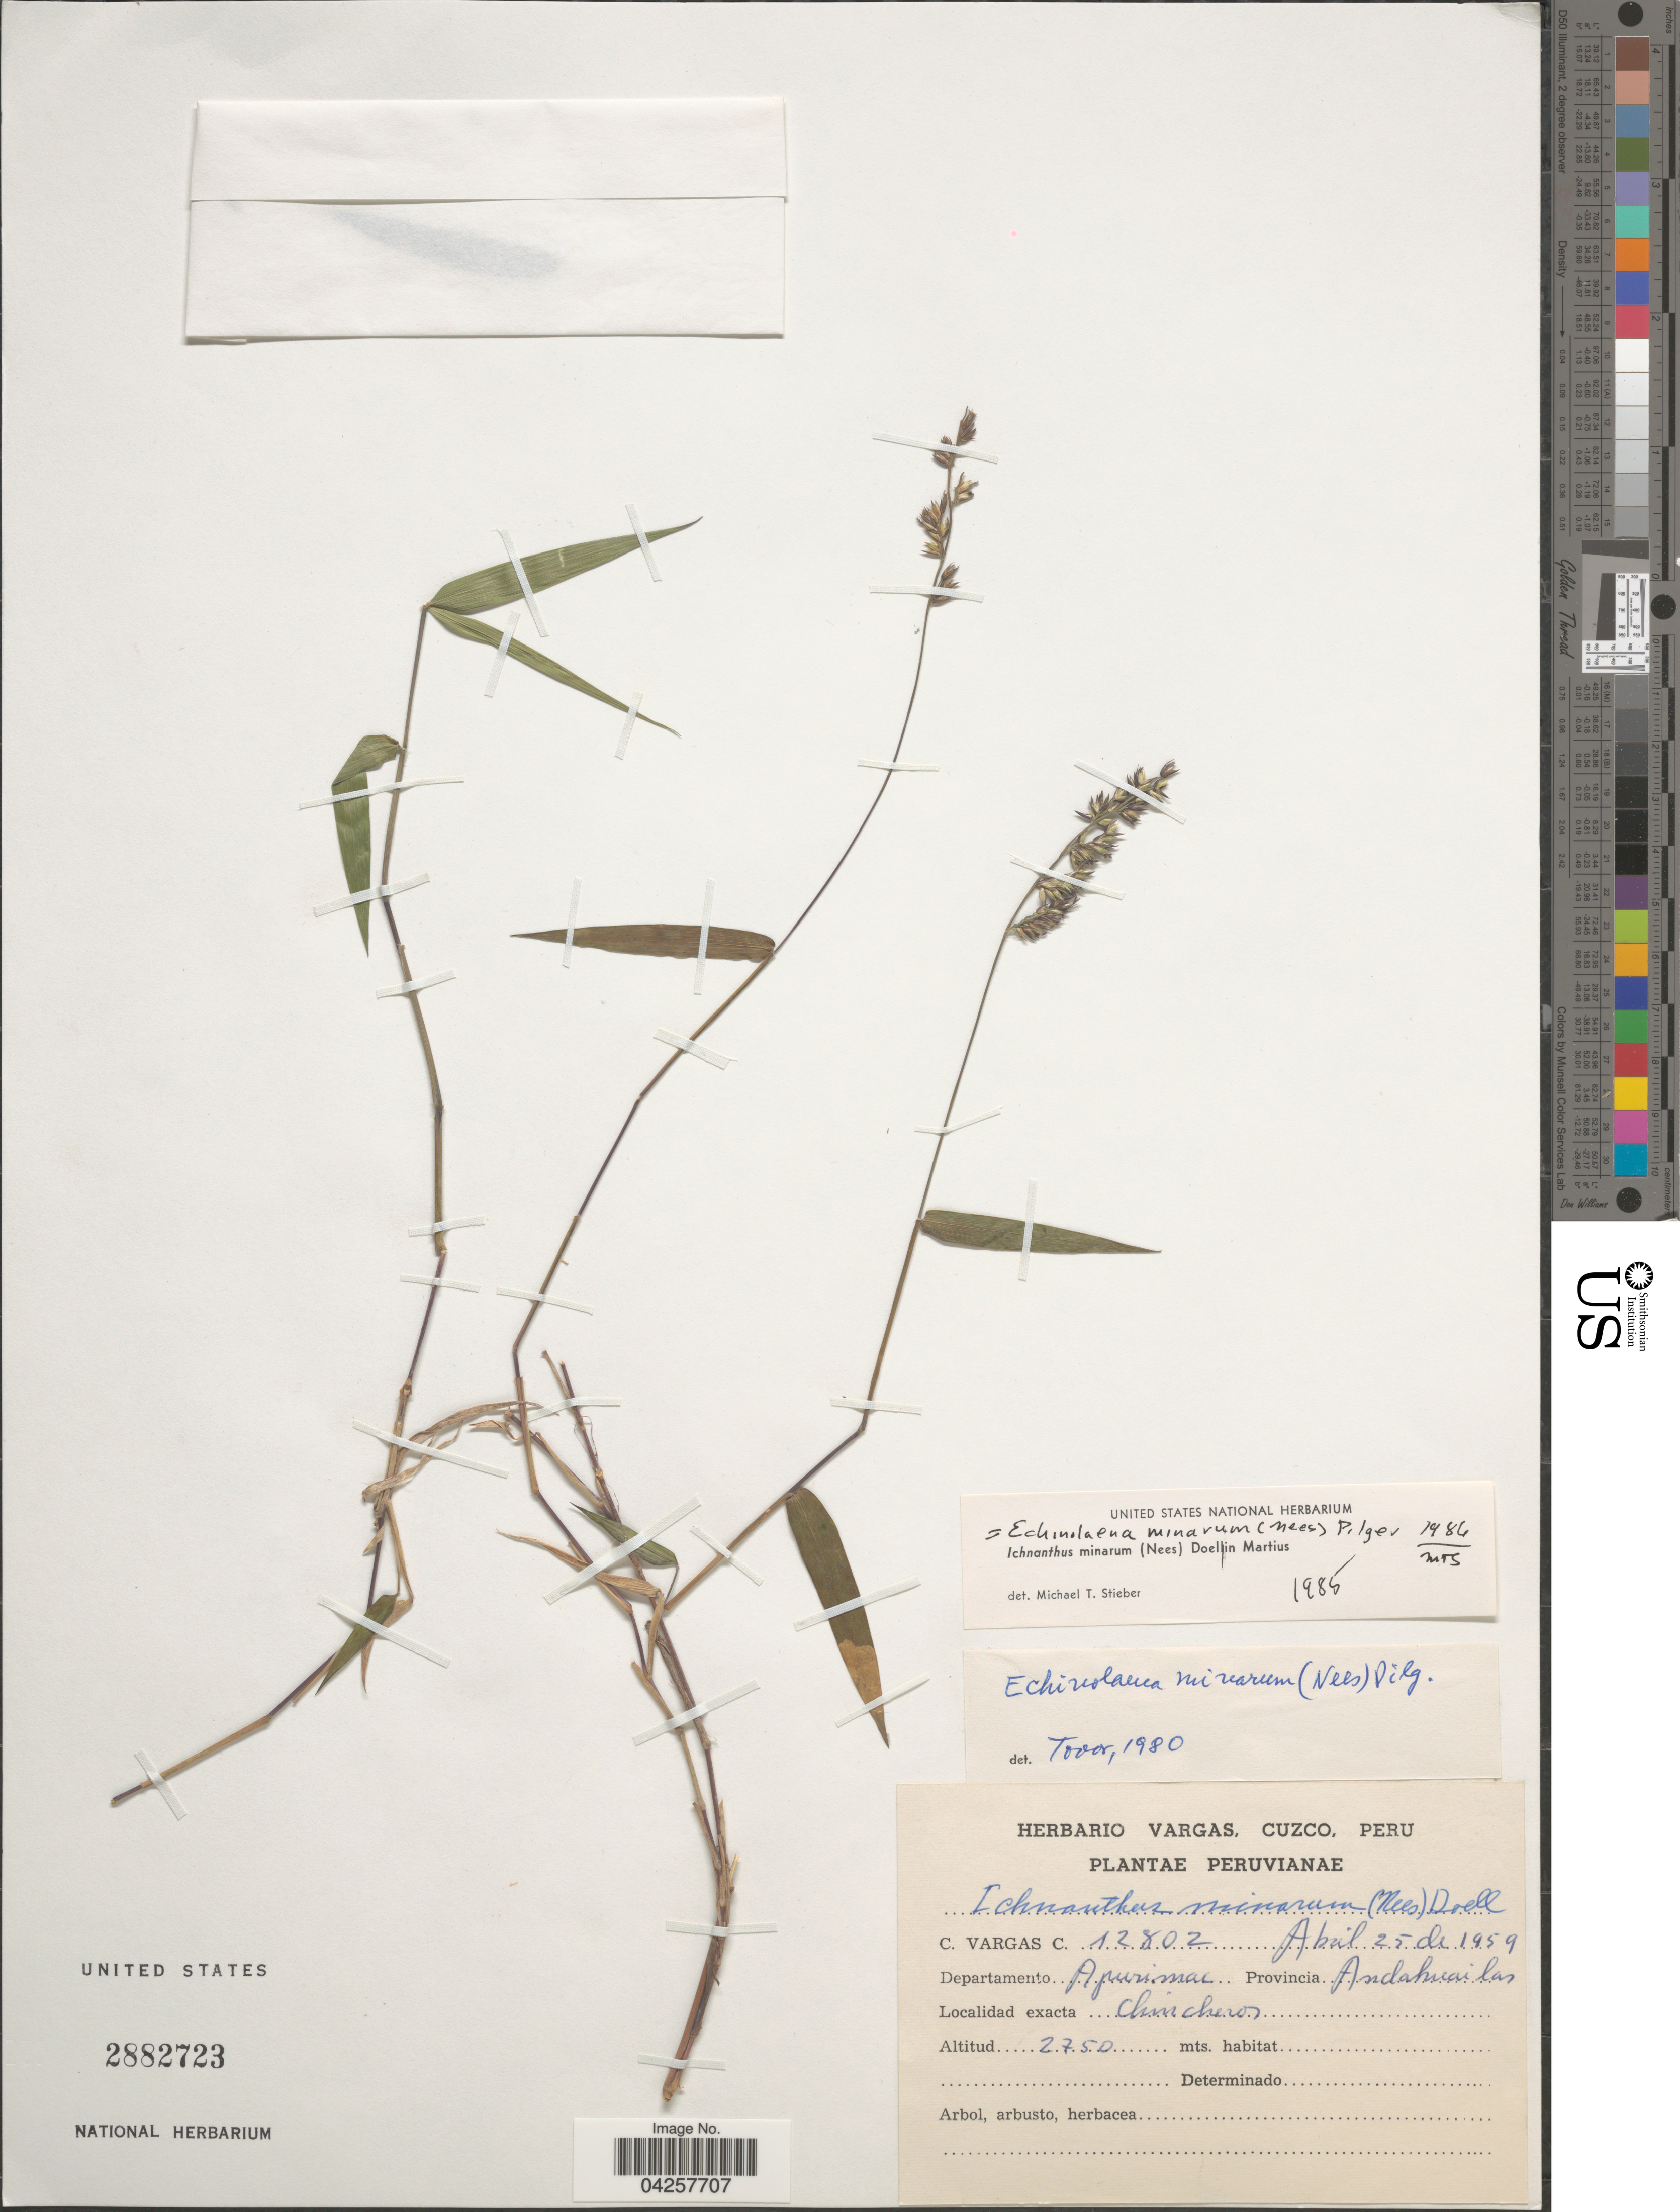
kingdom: Plantae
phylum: Tracheophyta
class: Liliopsida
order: Poales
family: Poaceae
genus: Echinolaena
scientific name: Echinolaena minarum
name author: (Nees) Pilg.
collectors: C. Vargas Calderón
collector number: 12802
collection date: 1959-04-25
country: Peru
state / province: Apurímac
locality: Departamento Apurimac. Provincia Andahuailas. Chincheros.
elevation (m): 2750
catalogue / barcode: US 2882723